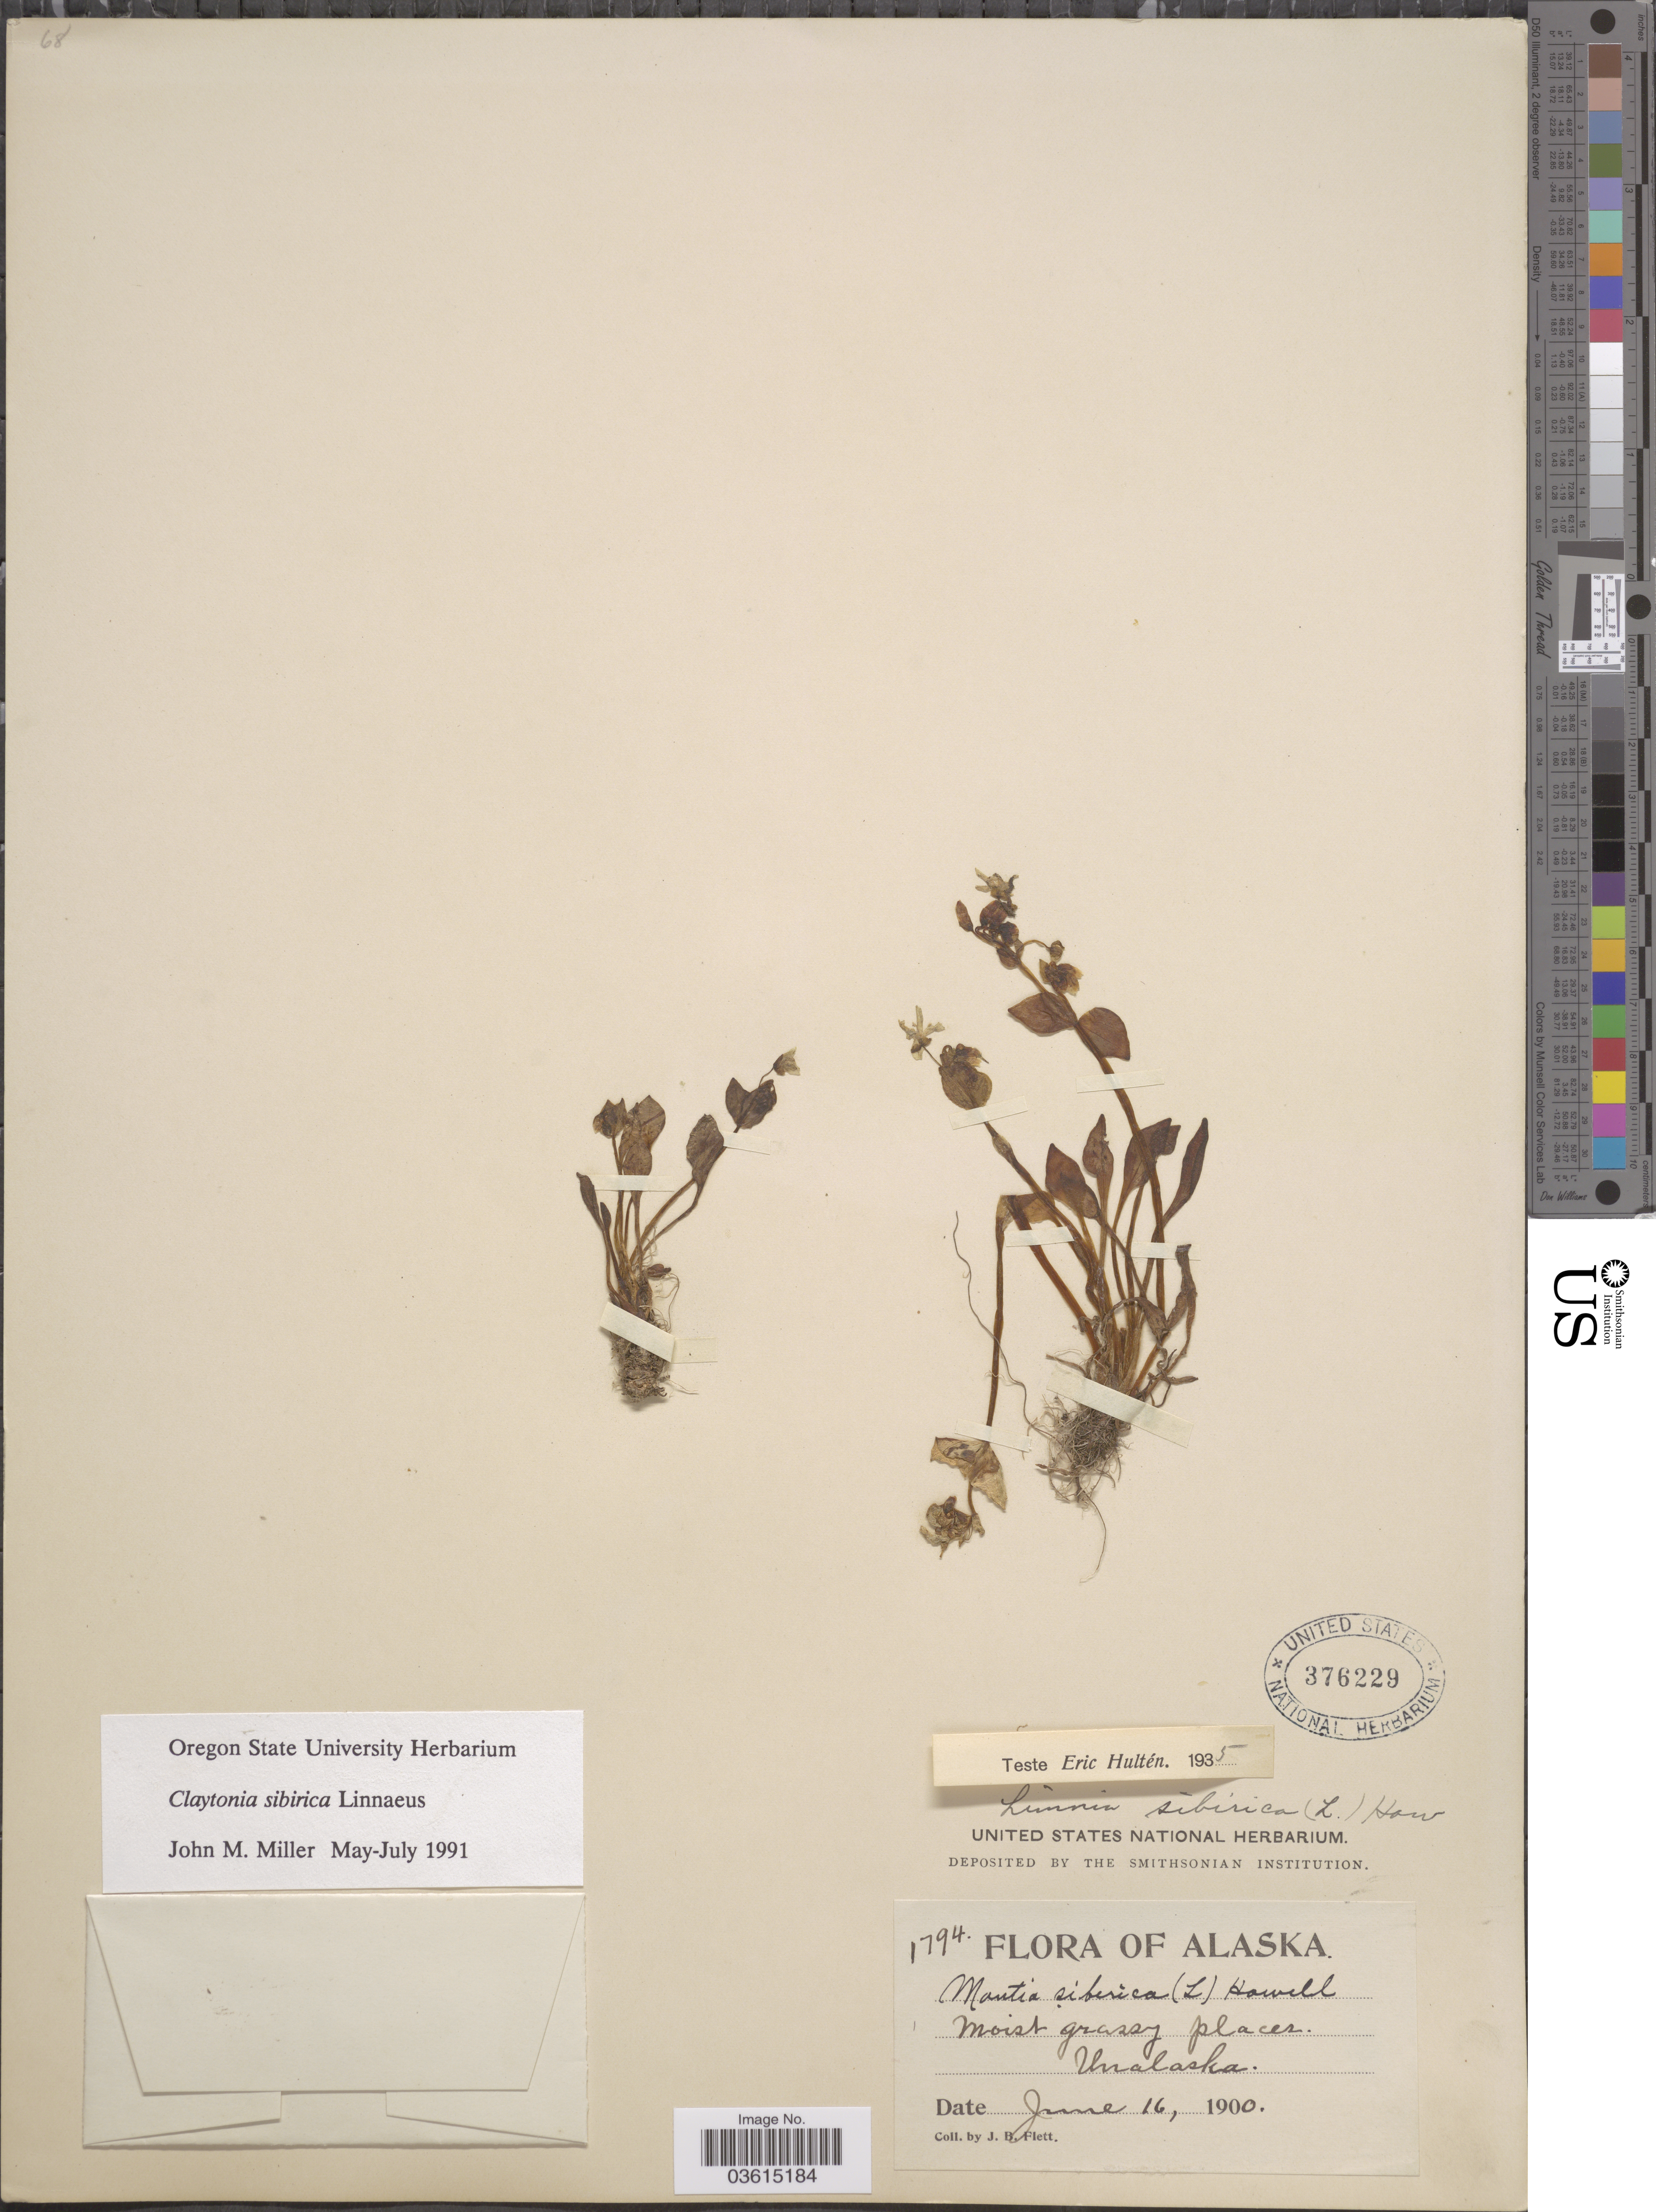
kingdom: Plantae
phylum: Tracheophyta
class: Magnoliopsida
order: Caryophyllales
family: Montiaceae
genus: Claytonia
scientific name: Claytonia sibirica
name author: L.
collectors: J. Flett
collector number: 1794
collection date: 1900-06-16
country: United States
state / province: Alaska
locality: Unalaska.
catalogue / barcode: US 376229